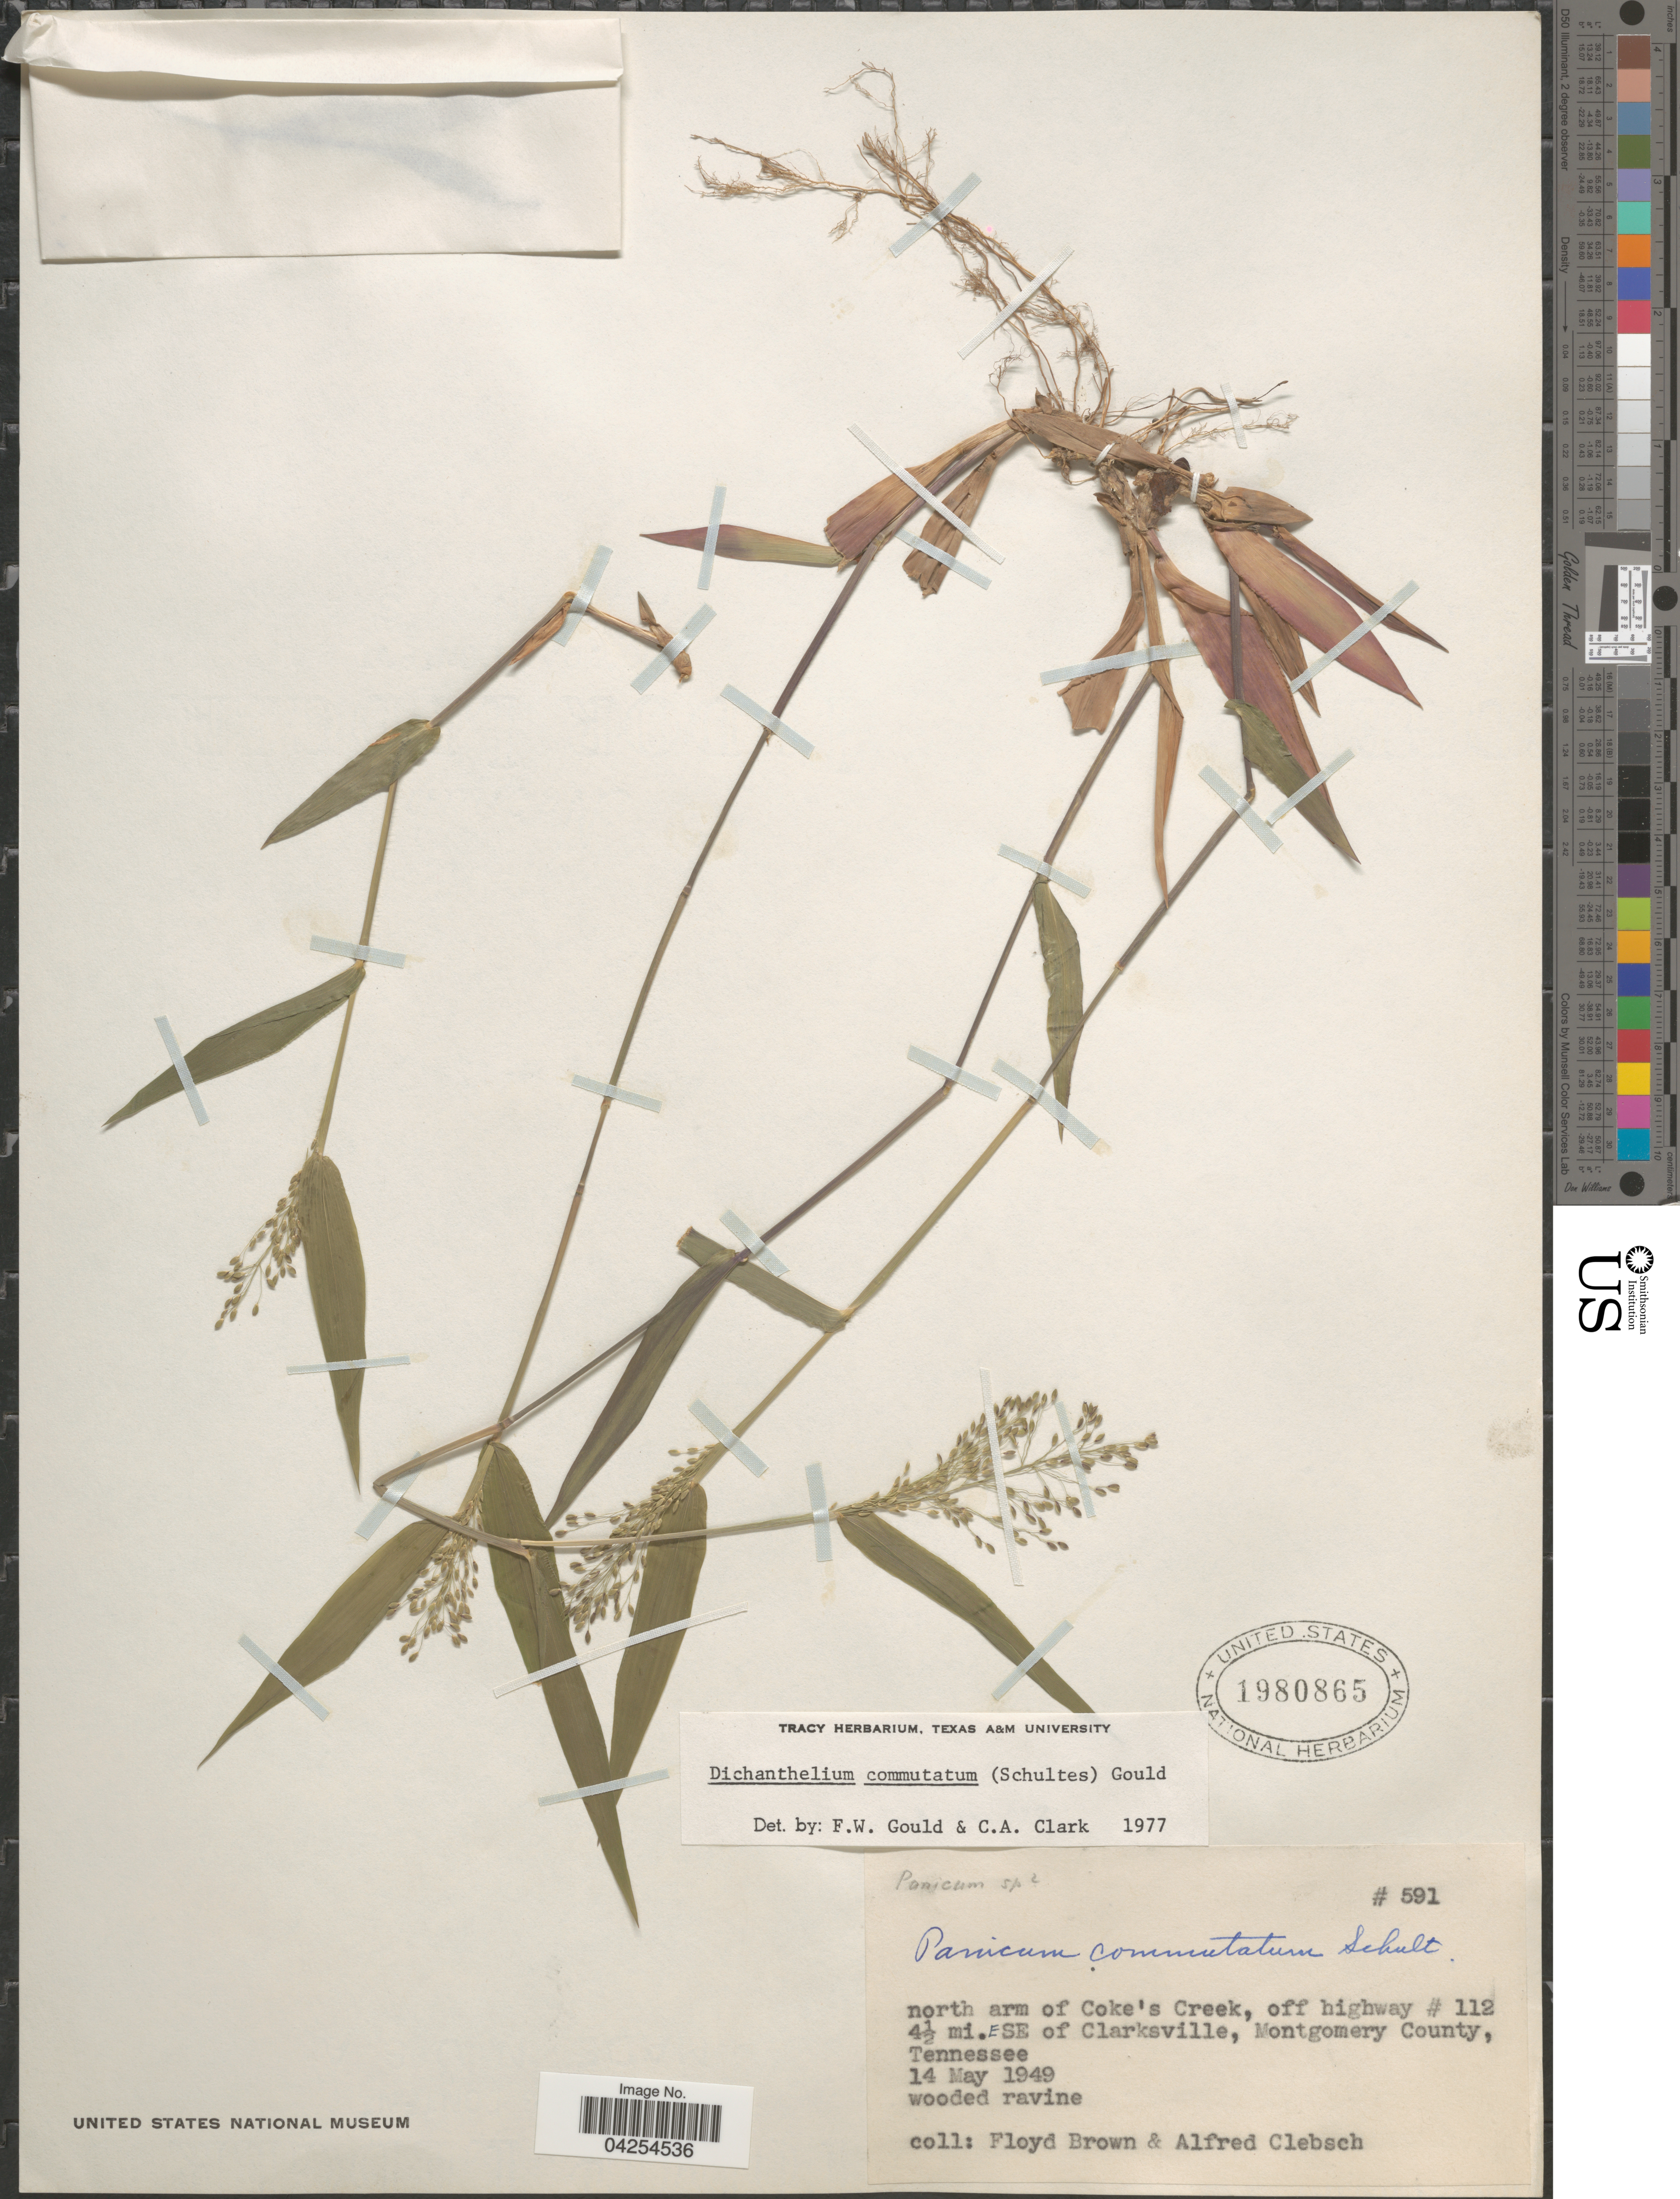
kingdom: Plantae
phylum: Tracheophyta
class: Liliopsida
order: Poales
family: Poaceae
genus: Dichanthelium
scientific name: Dichanthelium commutatum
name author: (Schult.) Gould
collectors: F. Brown & A. Clebsch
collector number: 591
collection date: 1949-05-14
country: United States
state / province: Tennessee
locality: North arm of Coke's Creek, off highway # 112 4 1/2 mi. ESE of Clarksville, Montgomery County.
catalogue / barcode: US 1980865